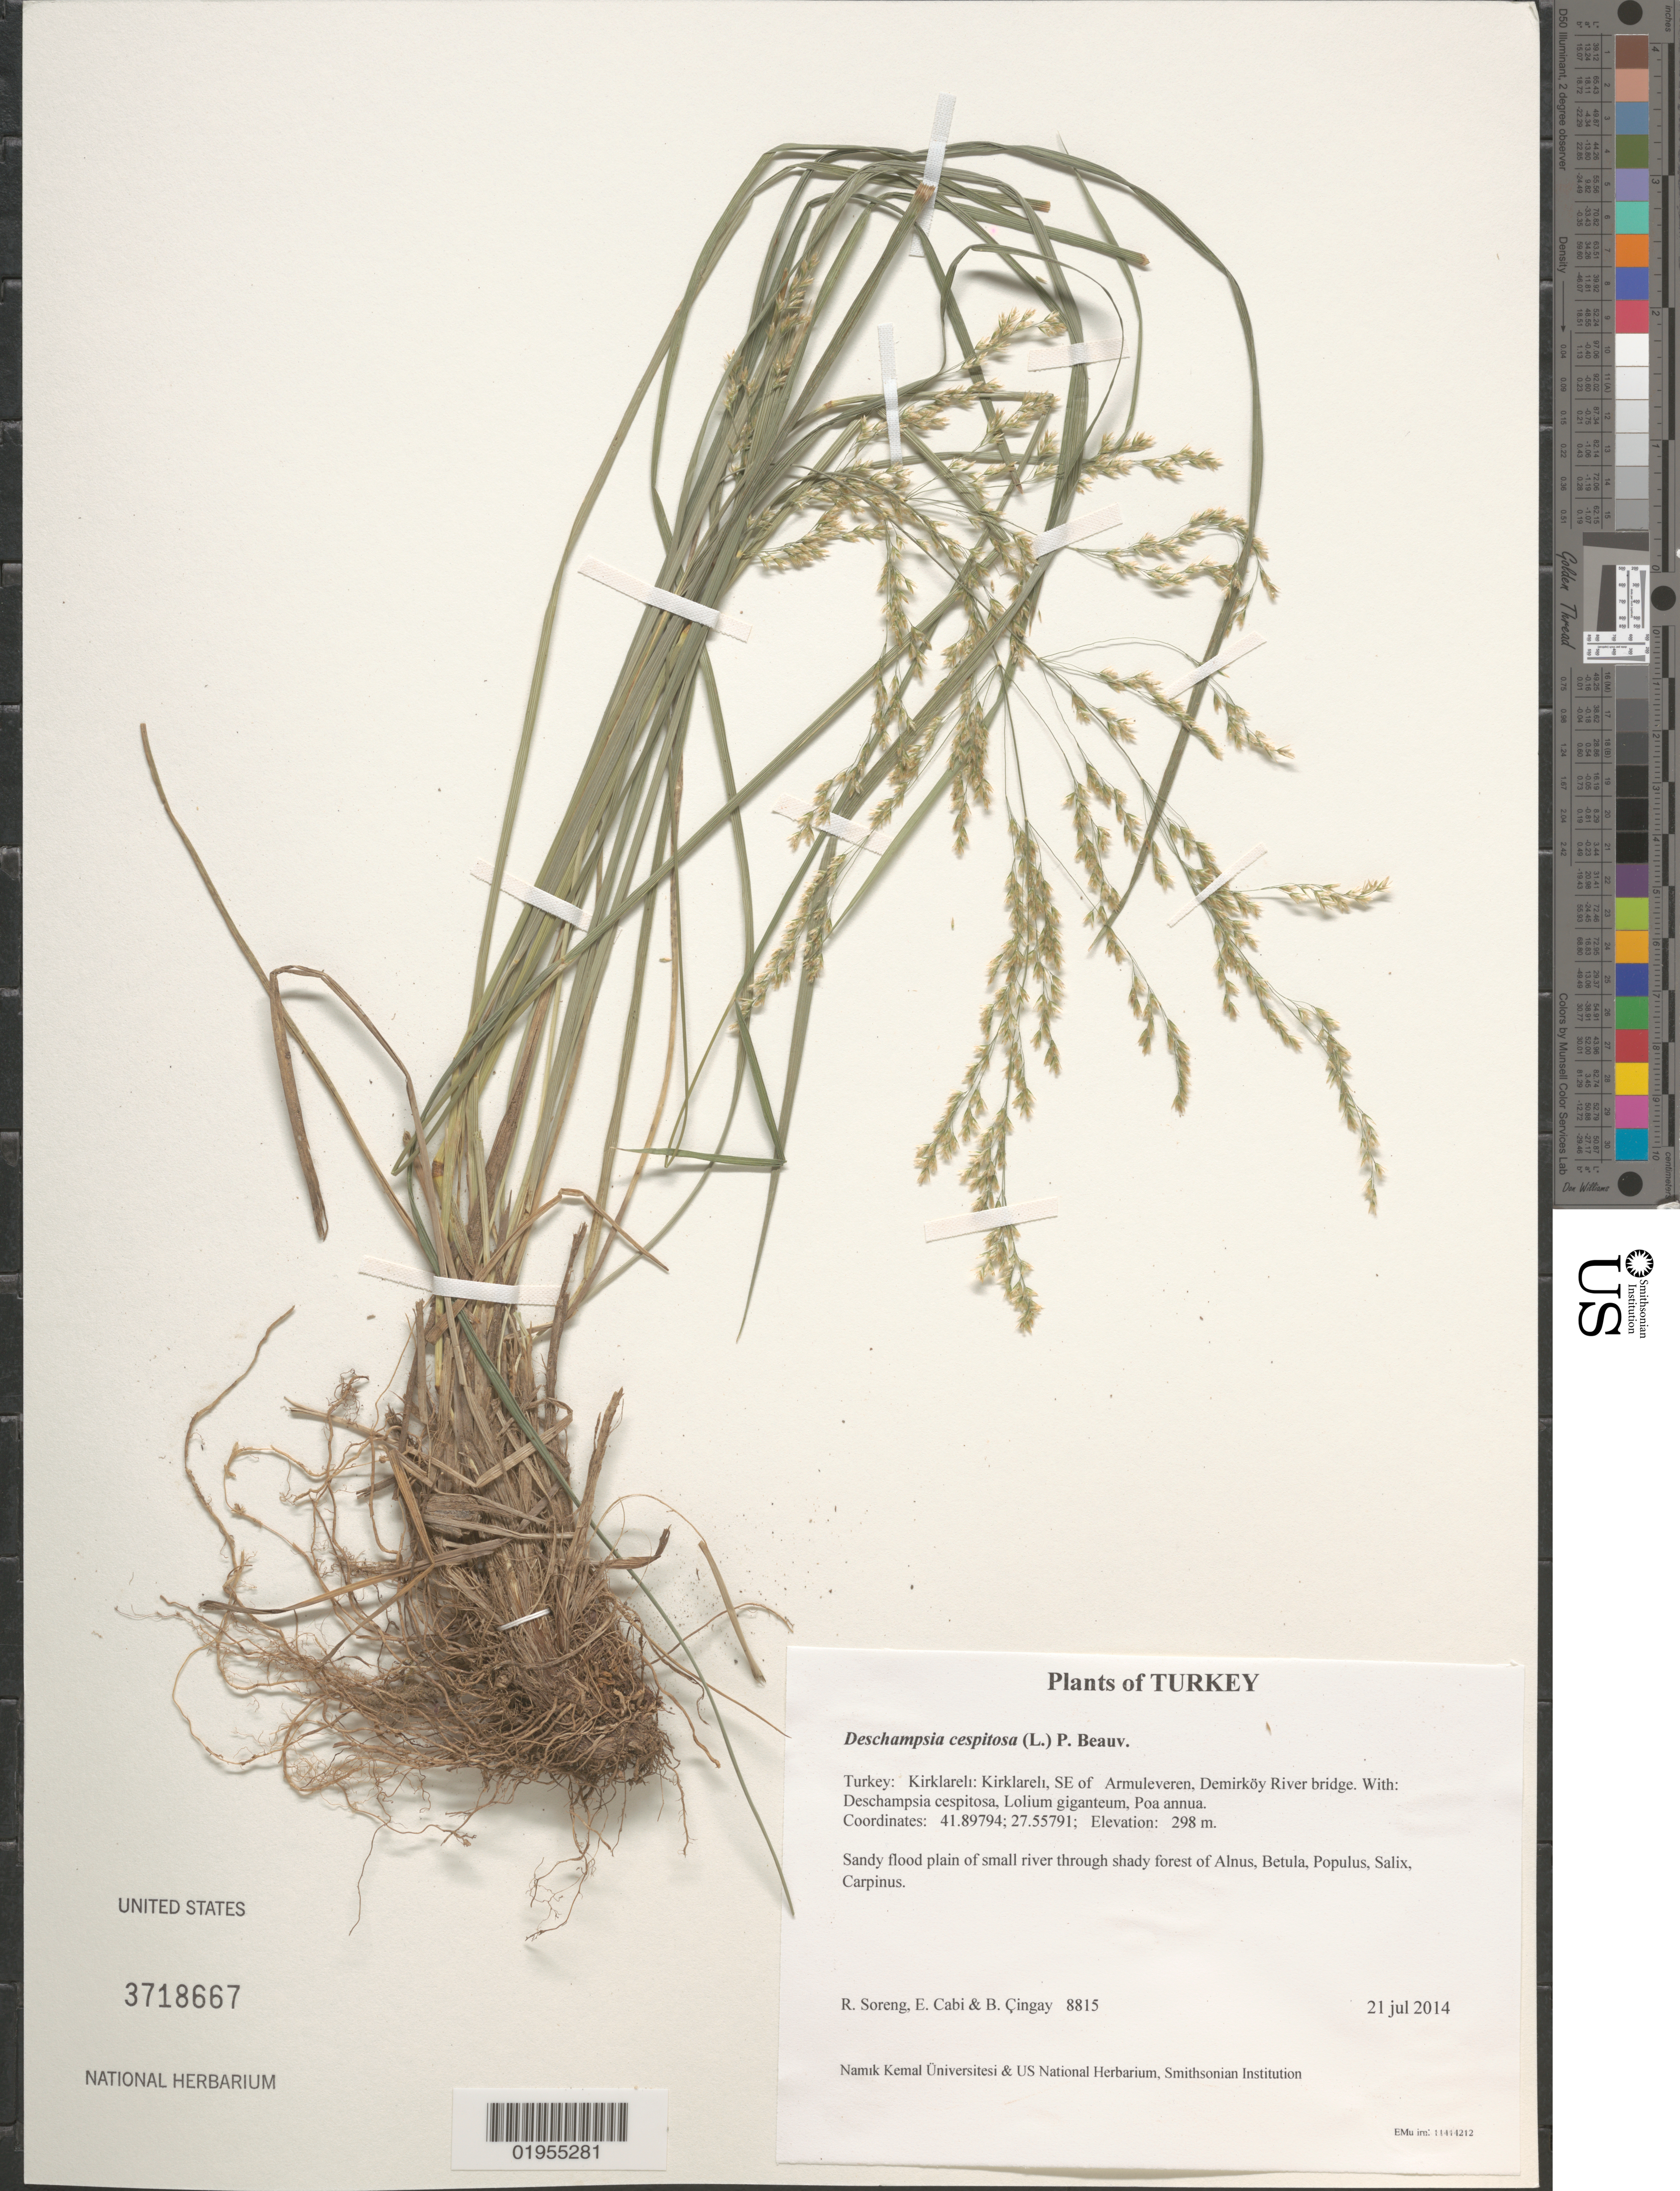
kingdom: Plantae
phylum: Tracheophyta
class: Liliopsida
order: Poales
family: Poaceae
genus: Deschampsia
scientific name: Deschampsia cespitosa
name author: (L.) P. Beauv.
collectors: R. J. Soreng, E. Cabi & B. Çıngay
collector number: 8815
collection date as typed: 21 jul 2014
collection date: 2014-07-21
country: Turkey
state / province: Kirklareli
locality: Kirklareli, SE of Armuleveren, Demirköy River bridge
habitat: Sandy flood plain of small river through shady forest of Alnus, Betula, Populus, Salix, Carpinus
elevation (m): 298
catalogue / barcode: US 3718667